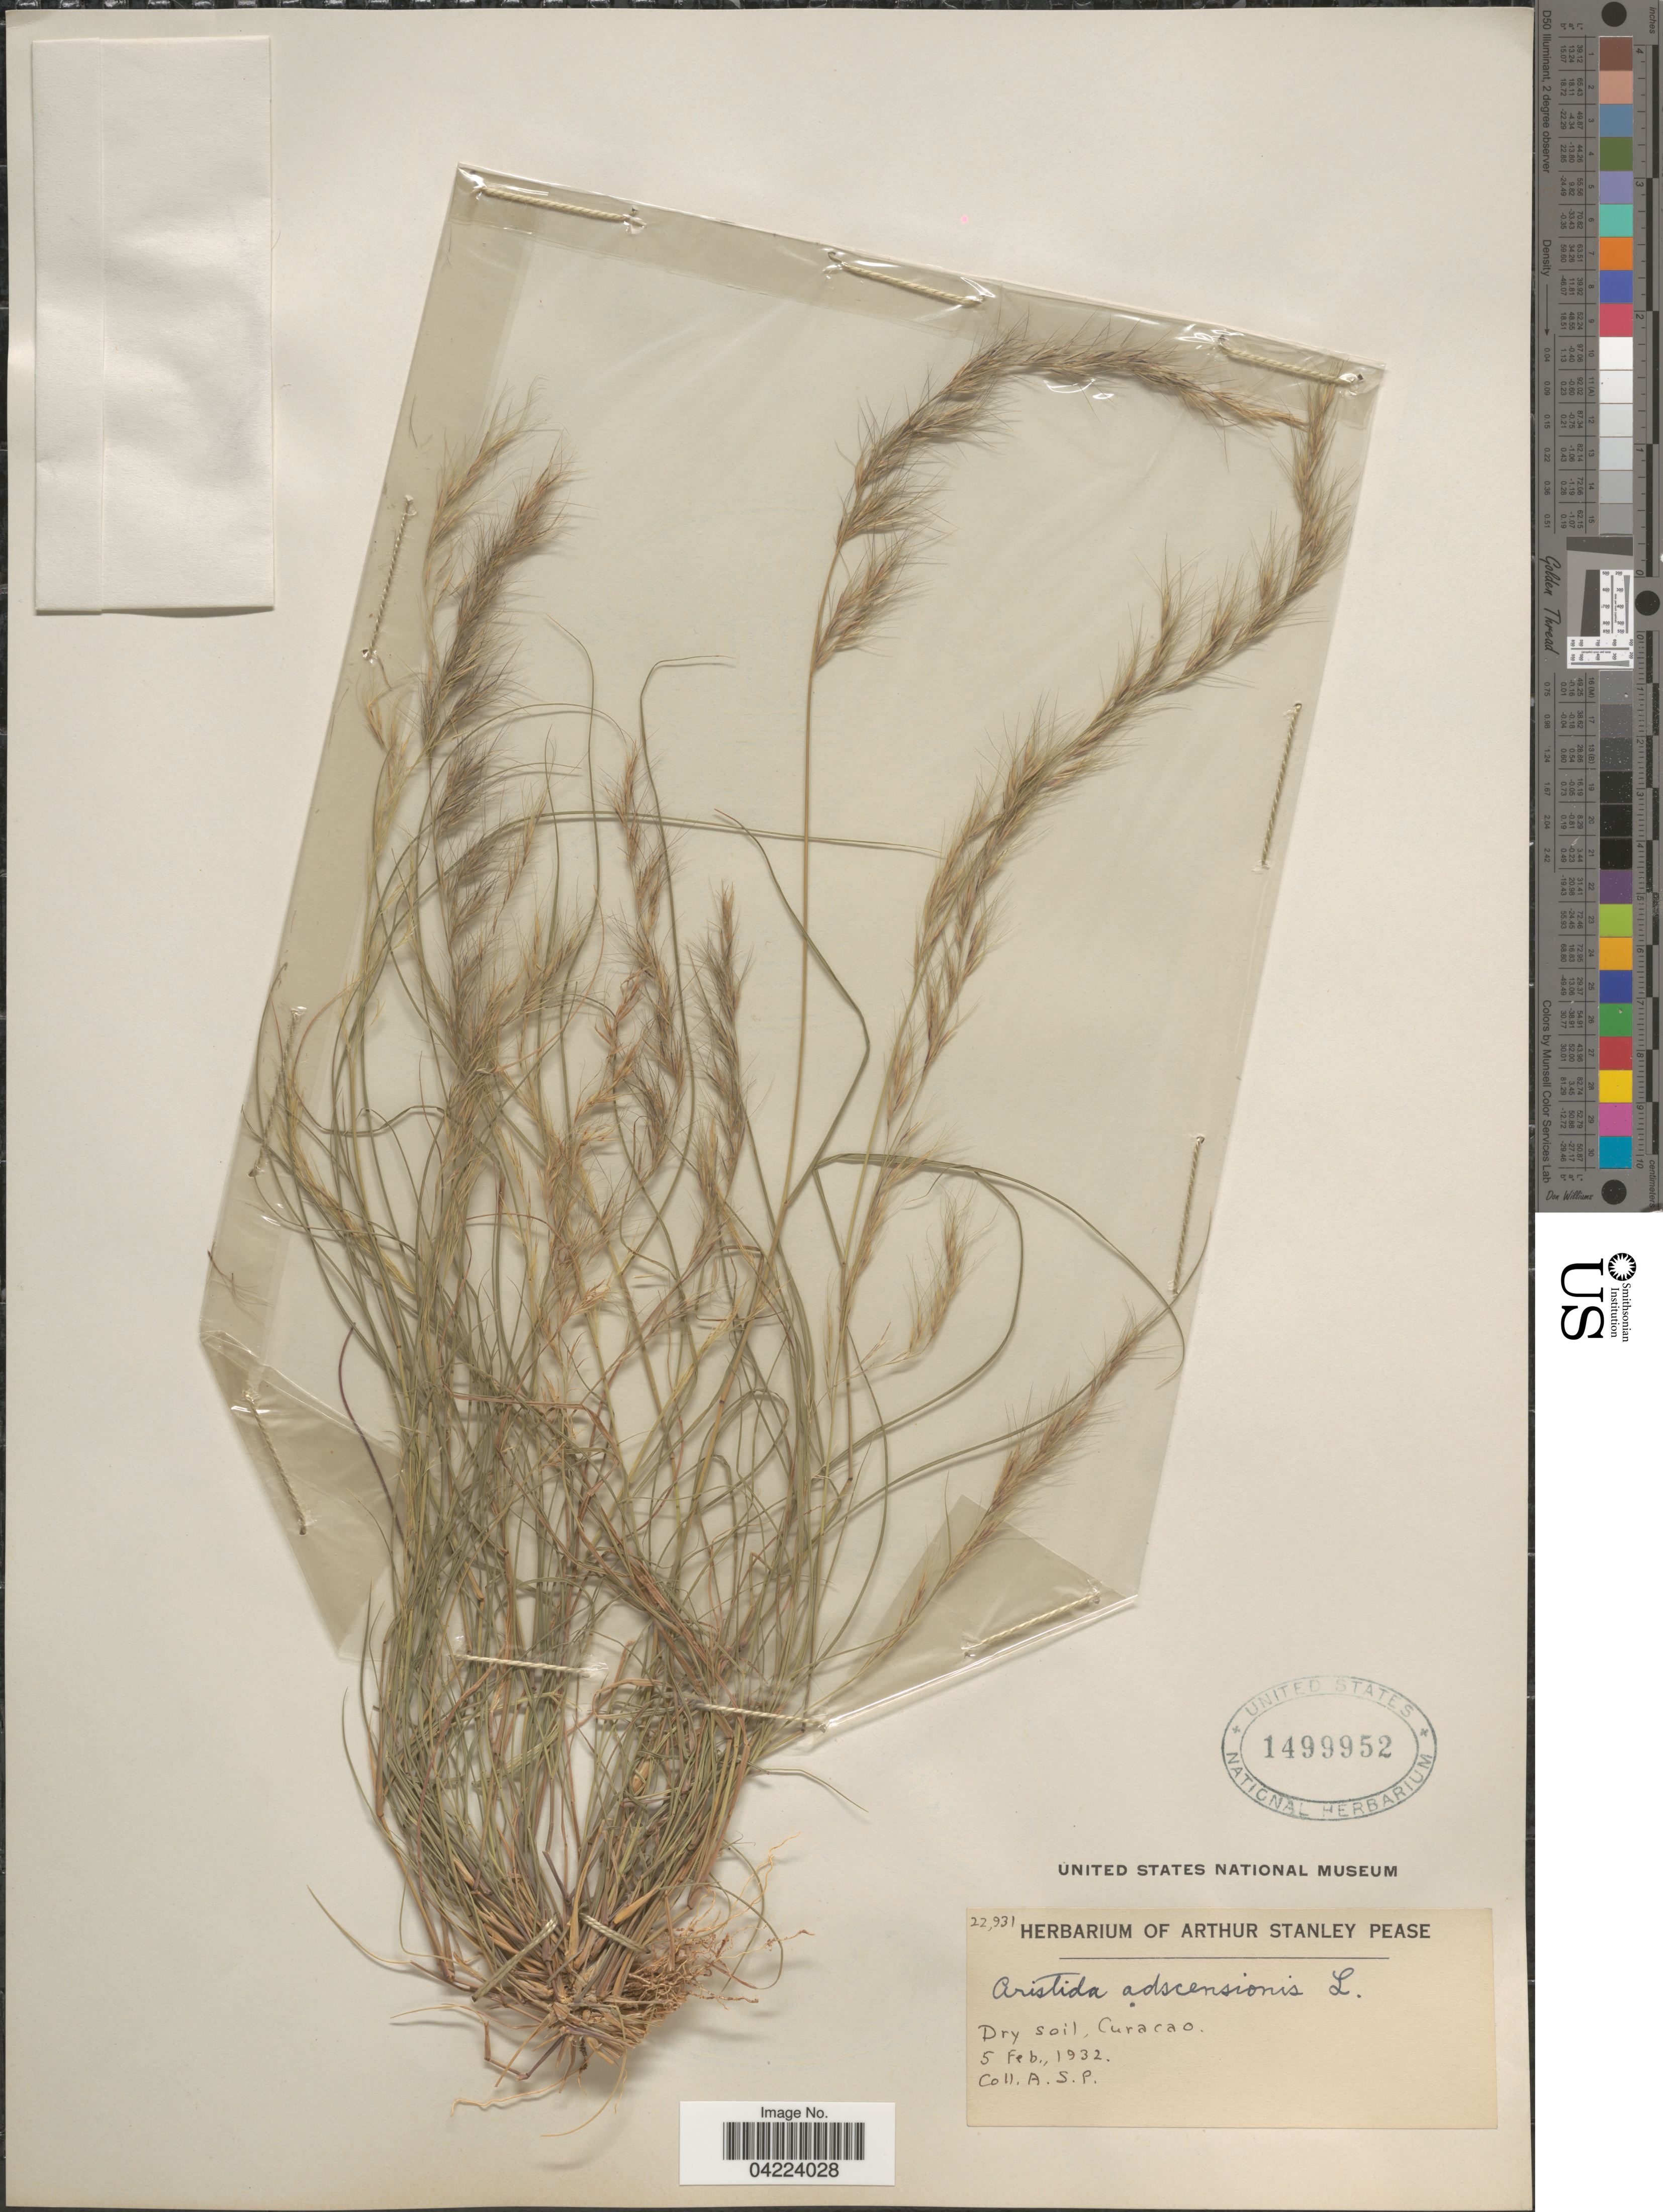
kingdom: Plantae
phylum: Tracheophyta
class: Liliopsida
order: Poales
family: Poaceae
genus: Aristida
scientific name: Aristida adscensionis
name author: L.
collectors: A. S. Pease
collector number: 22931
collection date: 1932-02-05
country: Curaçao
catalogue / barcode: US 1499952